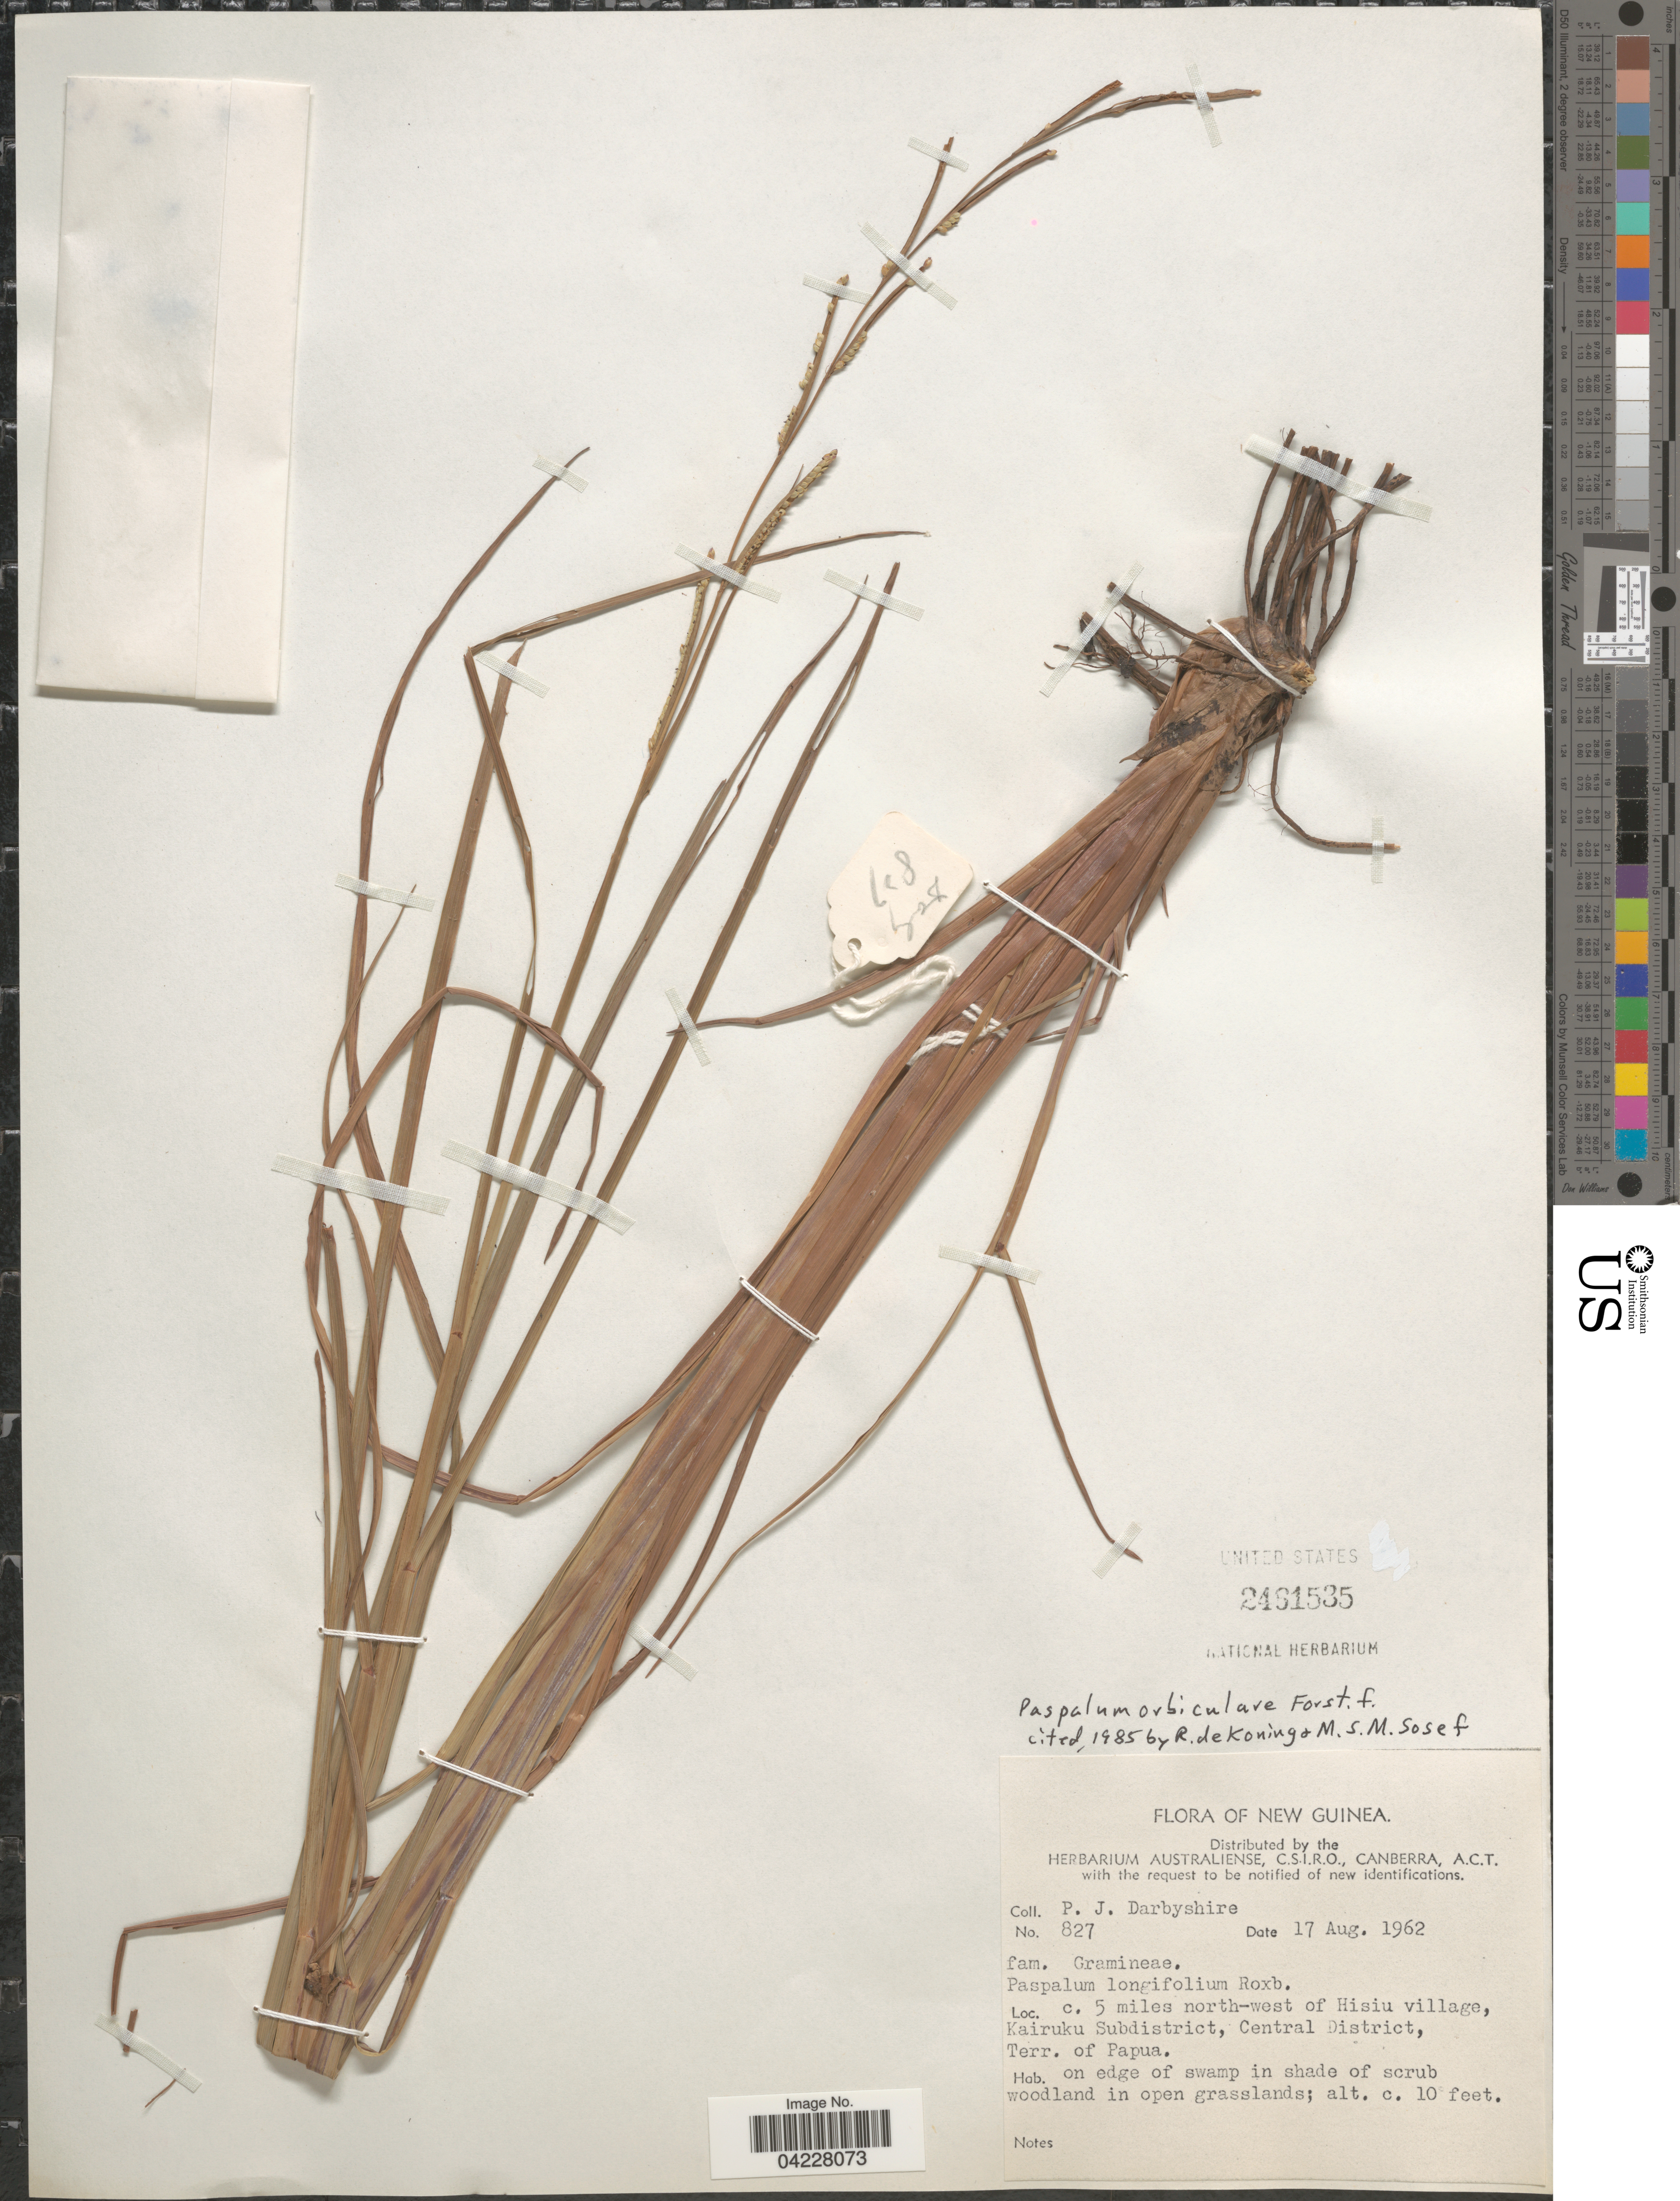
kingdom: Plantae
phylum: Tracheophyta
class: Liliopsida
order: Poales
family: Poaceae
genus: Paspalum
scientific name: Paspalum orbiculare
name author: G. Forst.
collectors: P. Darbyshire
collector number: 827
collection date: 1962-08-17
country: Papua New Guinea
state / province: Central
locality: New Guinea. C. 5 miles north-west of Hisiu village, Kairuku Subdistrict, Central District, Terr. of Papua.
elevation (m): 3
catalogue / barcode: US 2461535